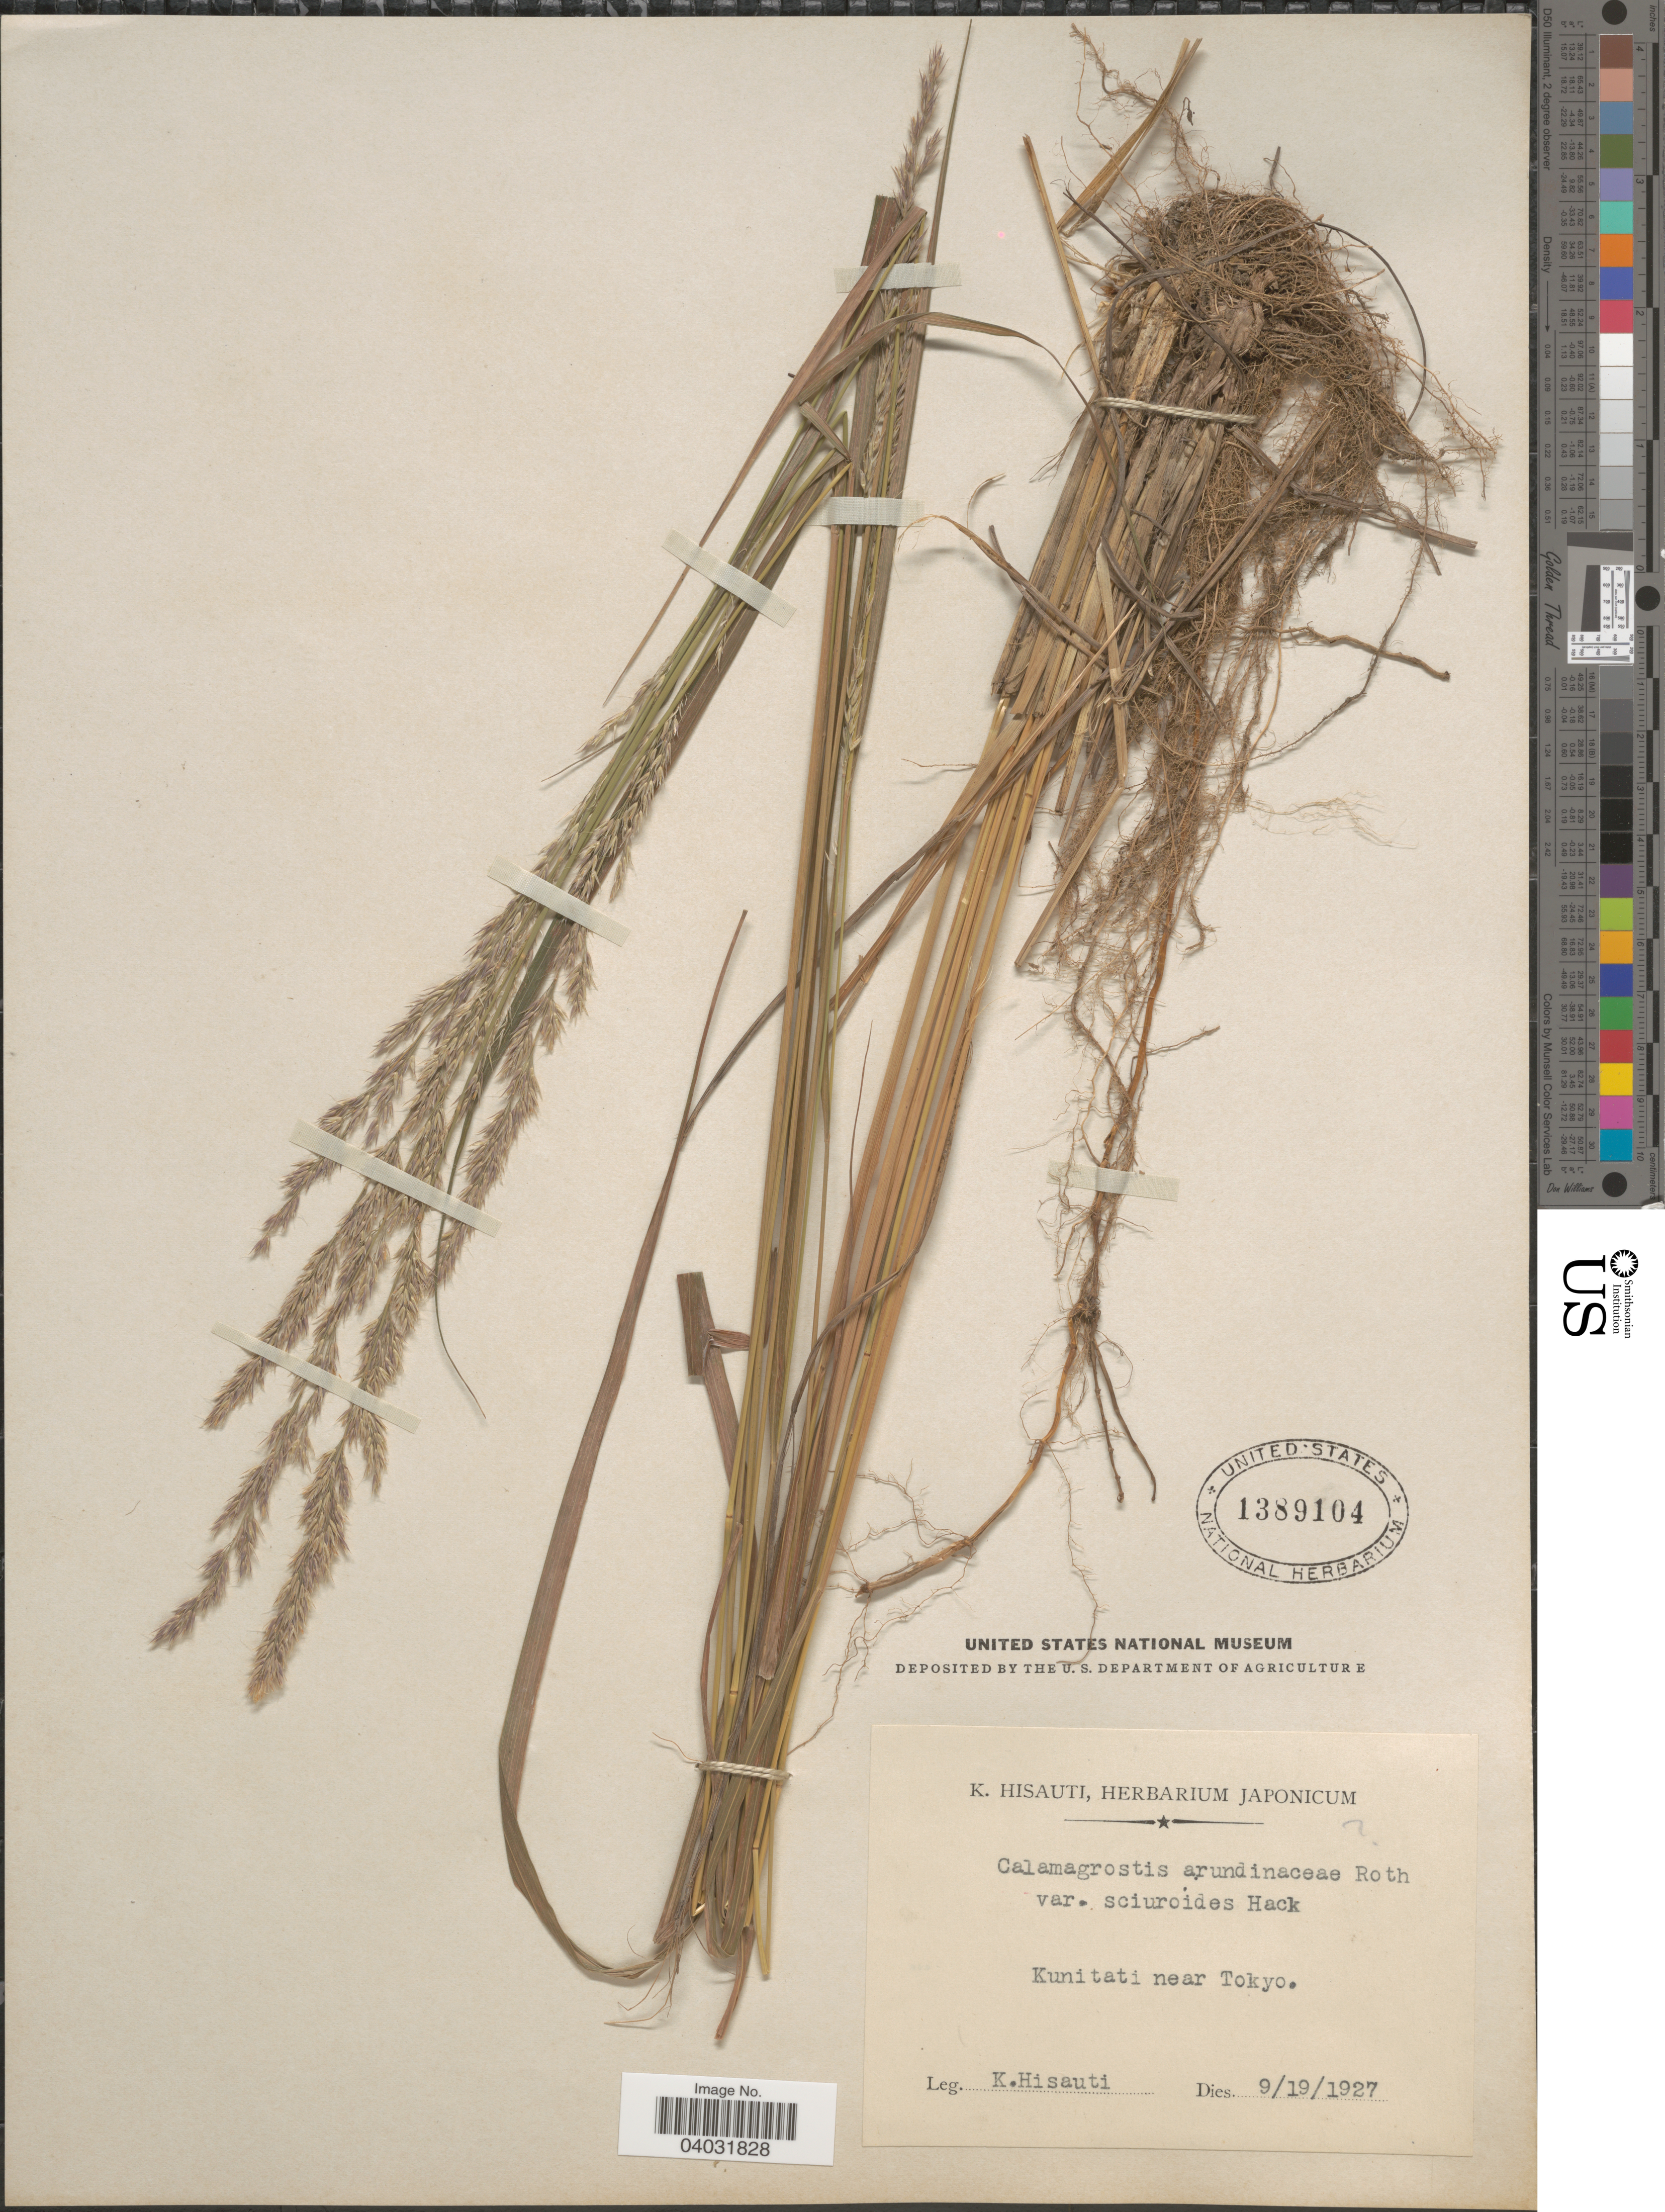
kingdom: Plantae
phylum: Tracheophyta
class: Liliopsida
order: Poales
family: Poaceae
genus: Calamagrostis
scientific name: Calamagrostis arundinacea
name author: (L.) Roth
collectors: K. Hisauti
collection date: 1927-09-19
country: Japan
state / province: Tokyo, Federal City of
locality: Kunitati near Tokyo.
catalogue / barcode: US 1389104